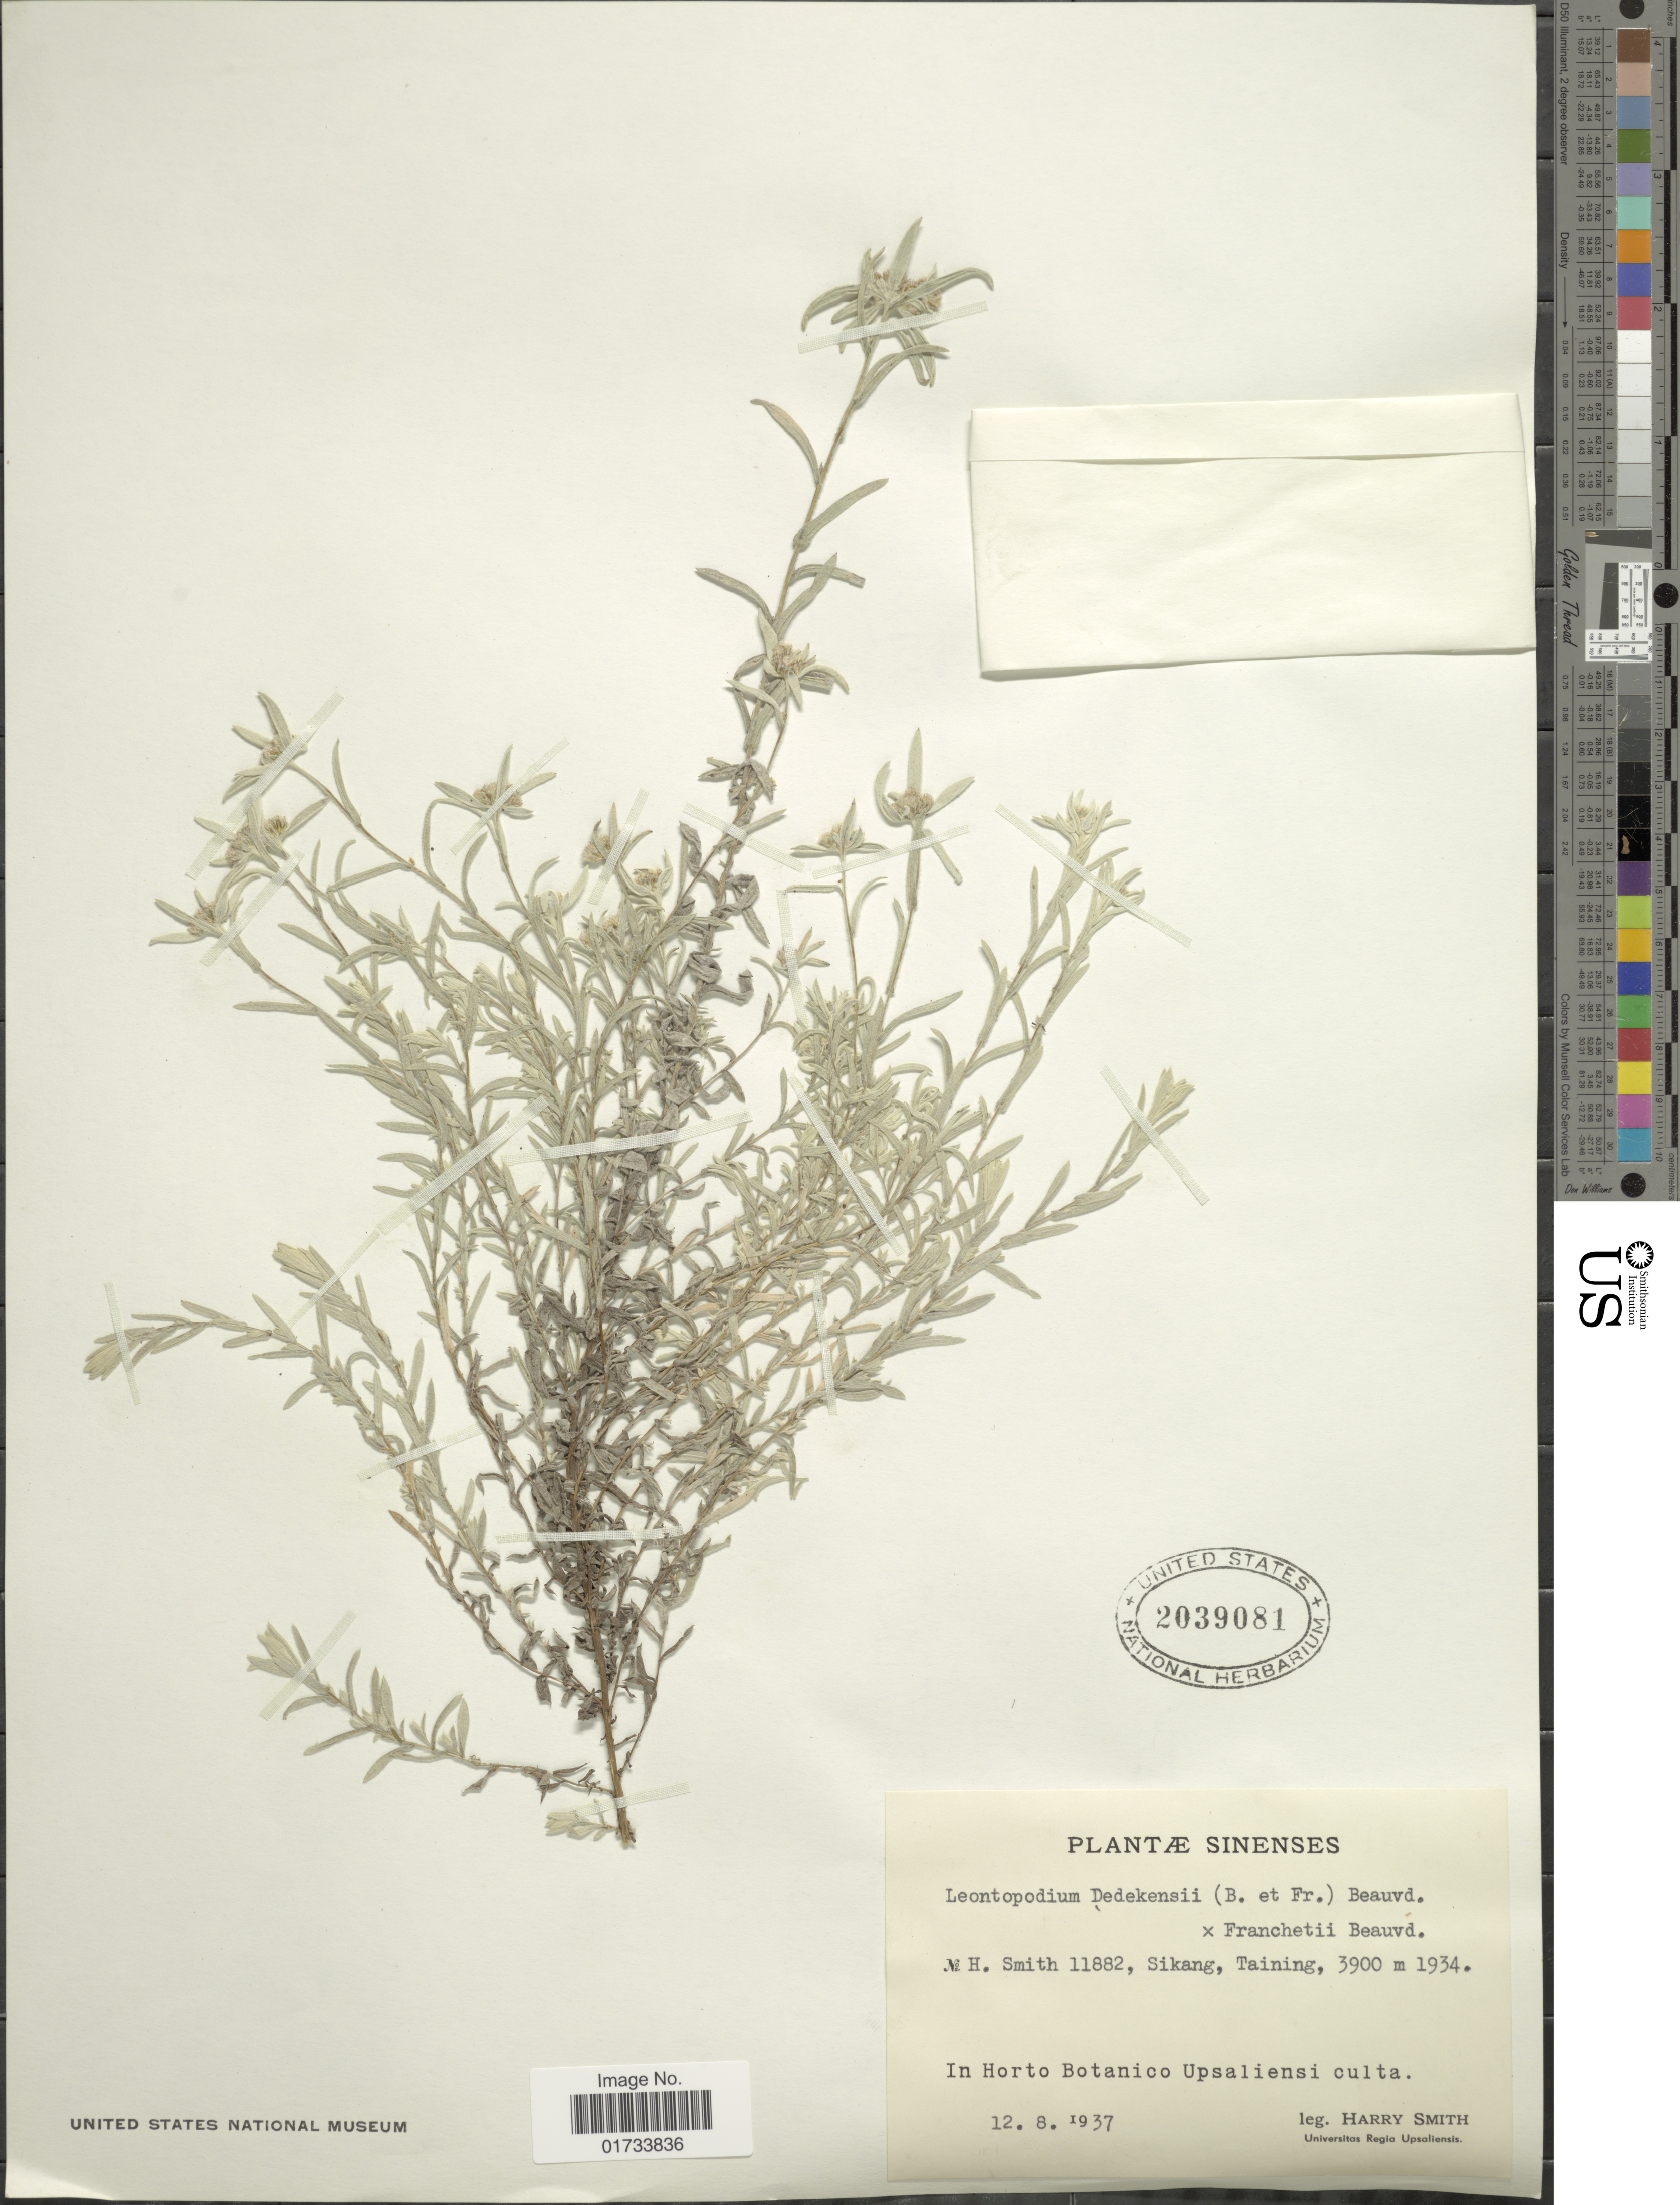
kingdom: Plantae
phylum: Tracheophyta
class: Magnoliopsida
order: Asterales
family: Asteraceae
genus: Leontopodium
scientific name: Leontopodium dedekensii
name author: (Bureau & Franch.) Beauverd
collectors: H. Smith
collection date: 1937-08-12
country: China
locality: In Horto Botanico Upsaliensi culta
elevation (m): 3900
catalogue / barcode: US 2039081